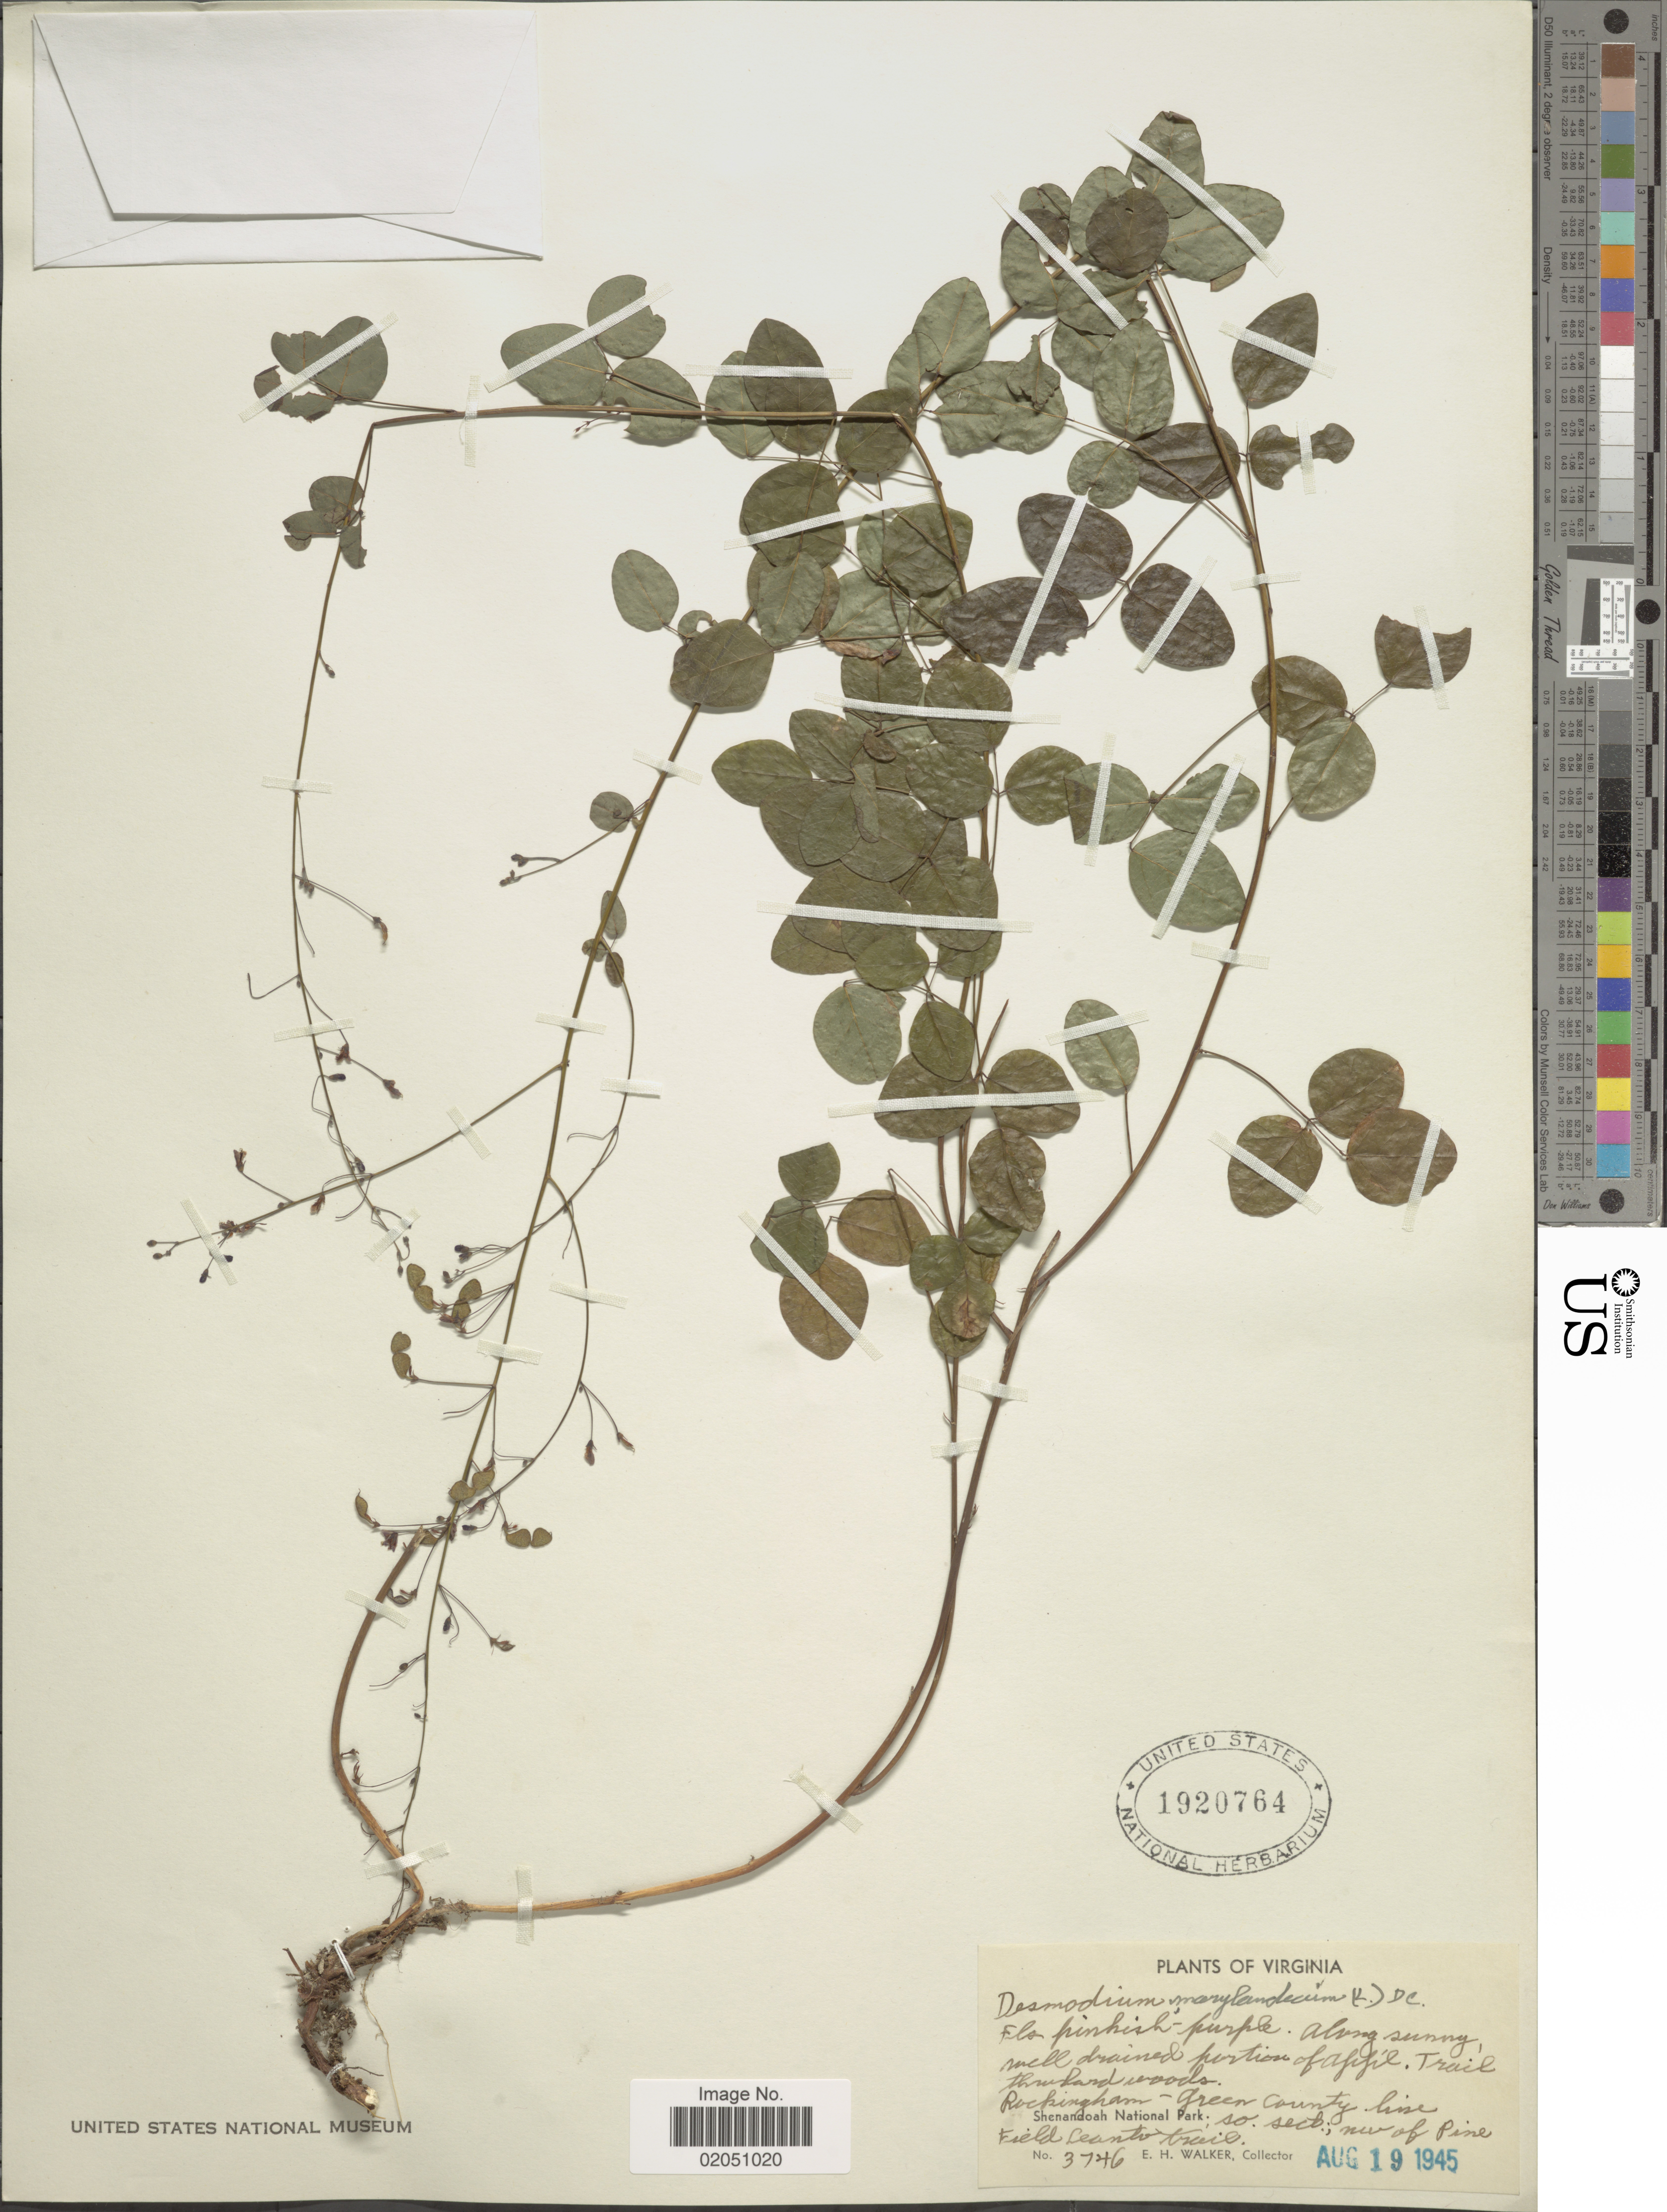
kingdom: Plantae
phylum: Tracheophyta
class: Magnoliopsida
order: Fabales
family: Fabaceae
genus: Desmodium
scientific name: Desmodium marilandicum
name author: Darl.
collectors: E. H. Walker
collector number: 3746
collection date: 1945-08-19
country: United States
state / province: Virginia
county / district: Greene / Rockingham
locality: Along sunny, well drained portion of Appalachian Trail thru hardwoods, Shenandoah National Park; S. sect; NW of Pine Field.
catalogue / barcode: US 1920764